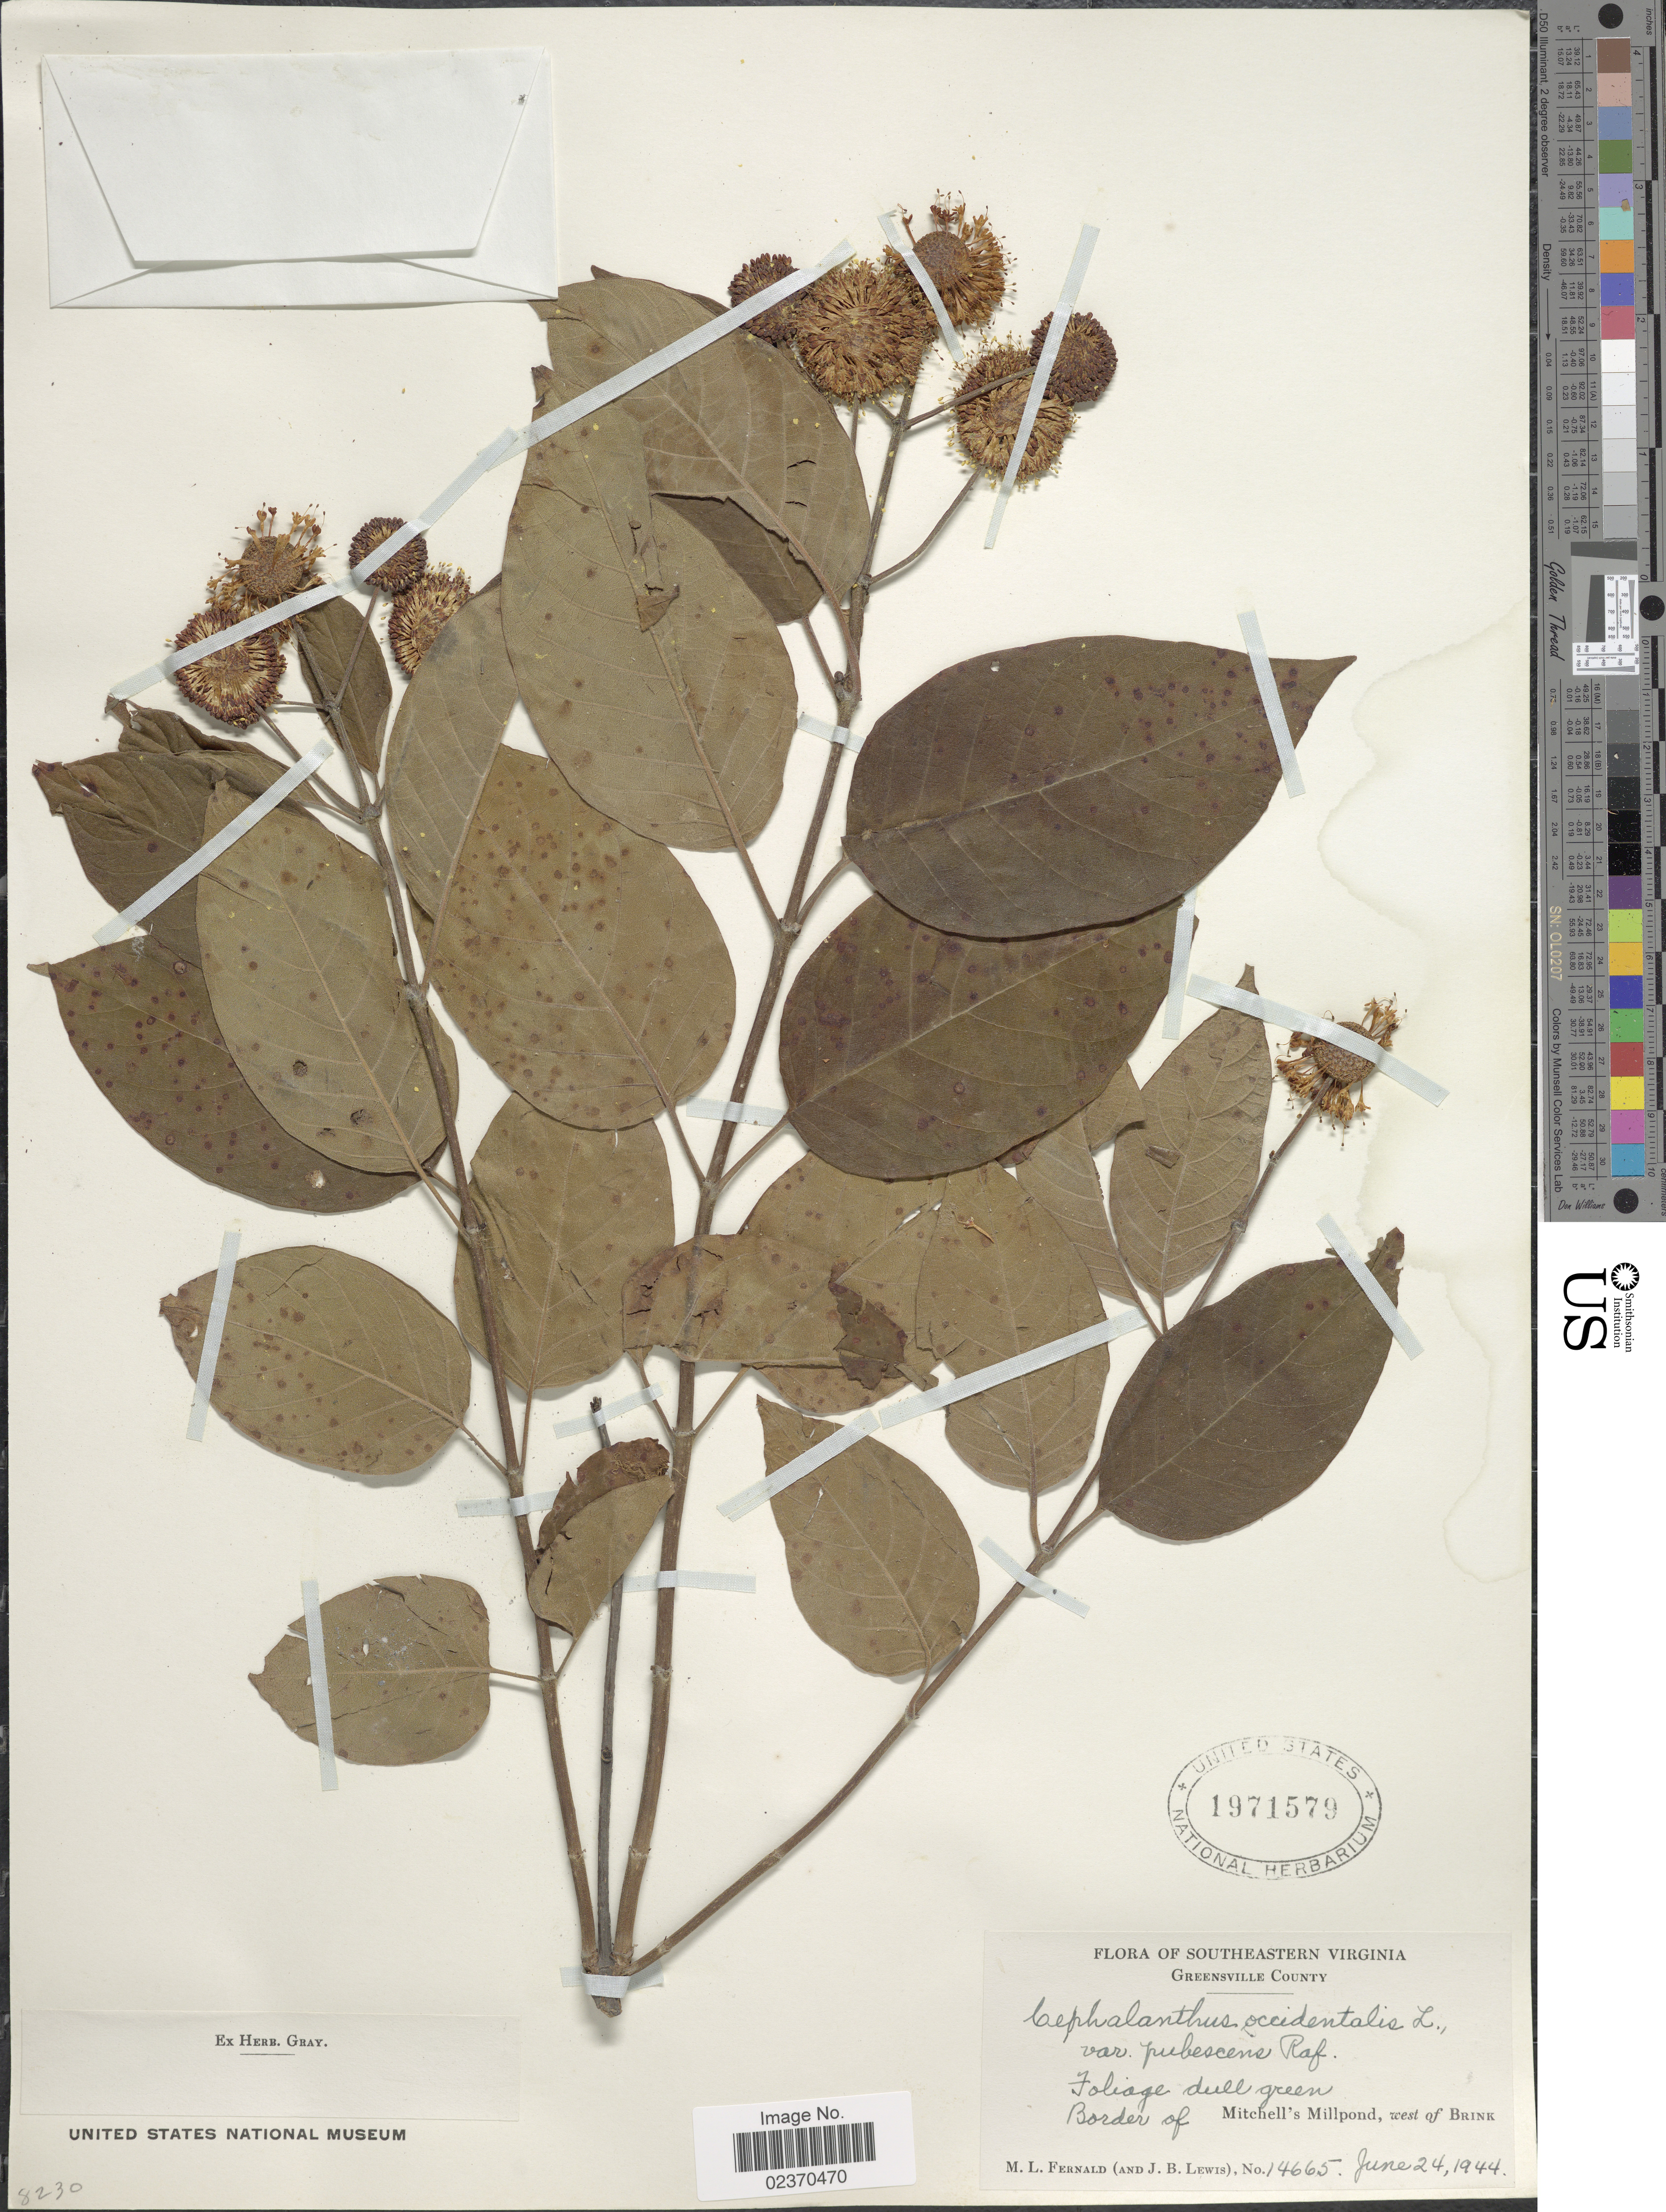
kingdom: Plantae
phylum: Tracheophyta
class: Magnoliopsida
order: Gentianales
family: Rubiaceae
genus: Cephalanthus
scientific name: Cephalanthus occidentalis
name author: L.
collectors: M. L. Fernald & J. B. Lewis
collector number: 14665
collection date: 1944-06-24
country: United States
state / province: Virginia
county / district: Greensville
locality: Southeastern Virginia, Greensville County. Border of Mitchell's Millpond, west of Brink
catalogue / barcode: US 1971579